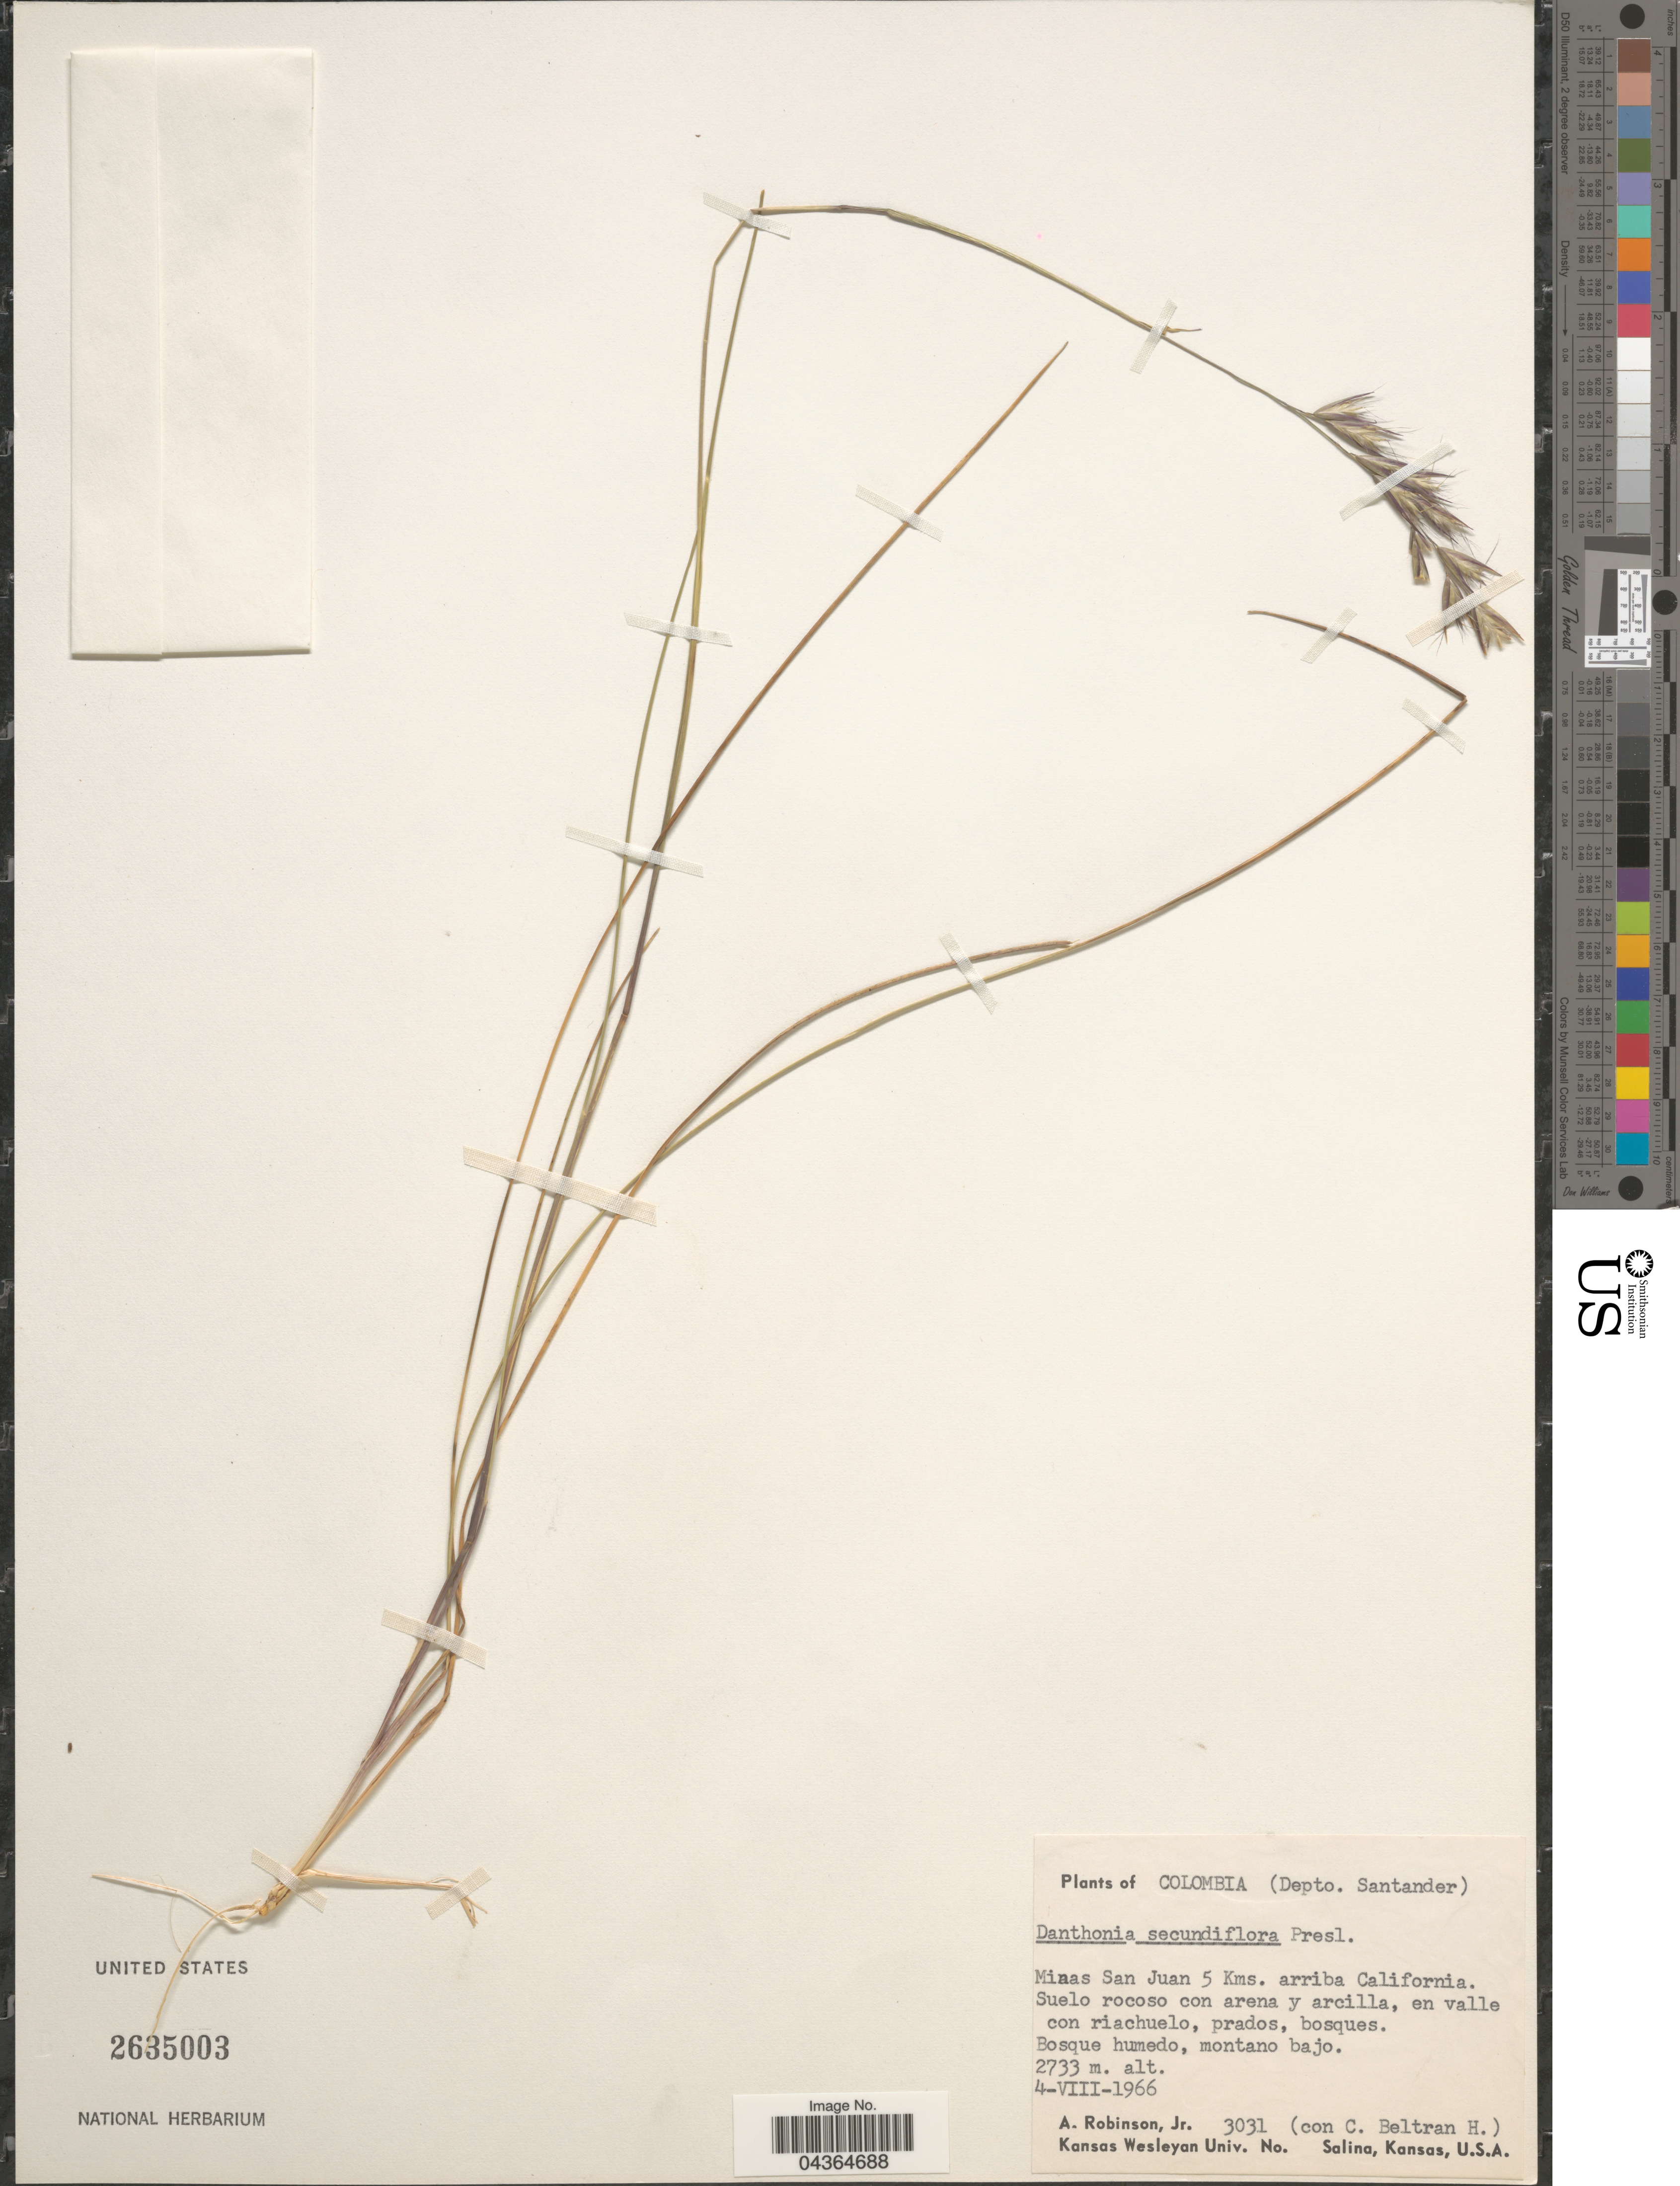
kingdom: Plantae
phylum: Tracheophyta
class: Liliopsida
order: Poales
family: Poaceae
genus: Danthonia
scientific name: Danthonia secundiflora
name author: J. Presl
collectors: A. Robinson Jr. & C. Beltran H.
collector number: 3031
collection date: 1966-08-04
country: Colombia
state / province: Santander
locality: (Depto. Santander). Minas San Juan 5 Kms. arriba California.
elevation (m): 2733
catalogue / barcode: US 2635003